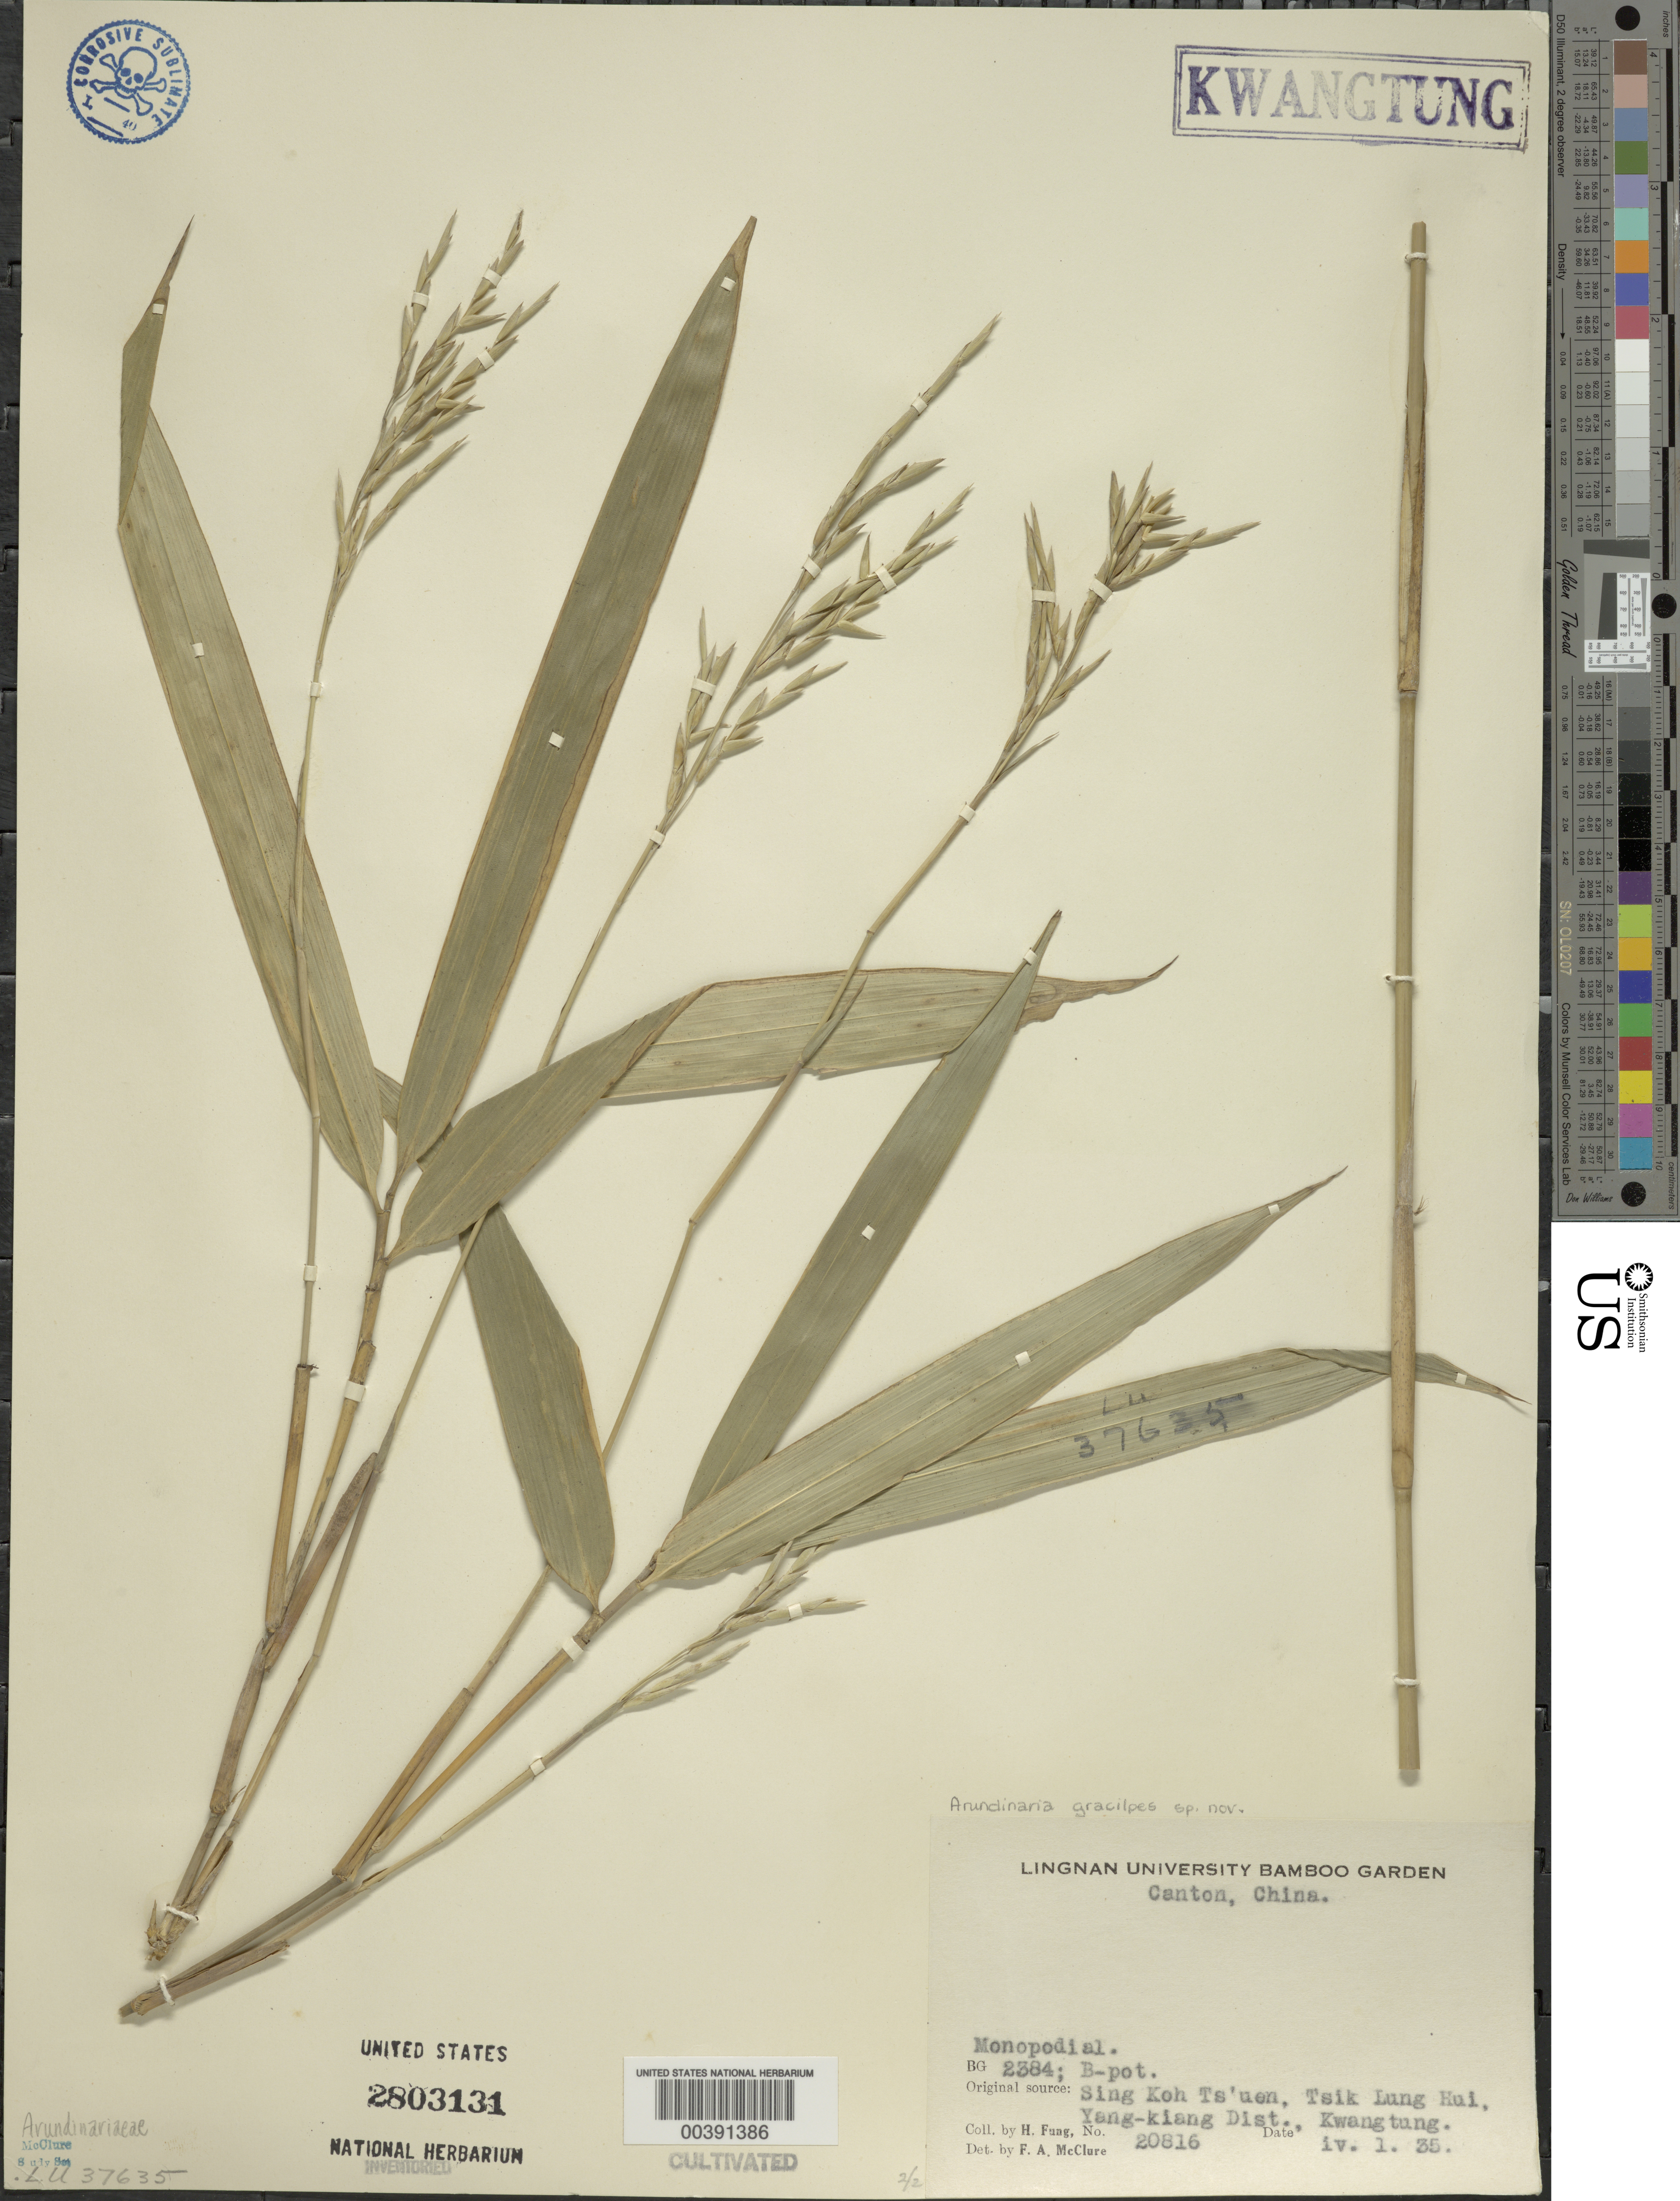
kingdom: Plantae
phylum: Tracheophyta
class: Liliopsida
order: Poales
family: Poaceae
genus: Arundinaria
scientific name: Arundinaria sp.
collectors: H. L. Fung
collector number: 20816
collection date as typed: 01 Apr 1935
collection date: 1935-04-01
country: China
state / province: Guangdong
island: Honam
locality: Lingnan univ. bg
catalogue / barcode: US 2803131